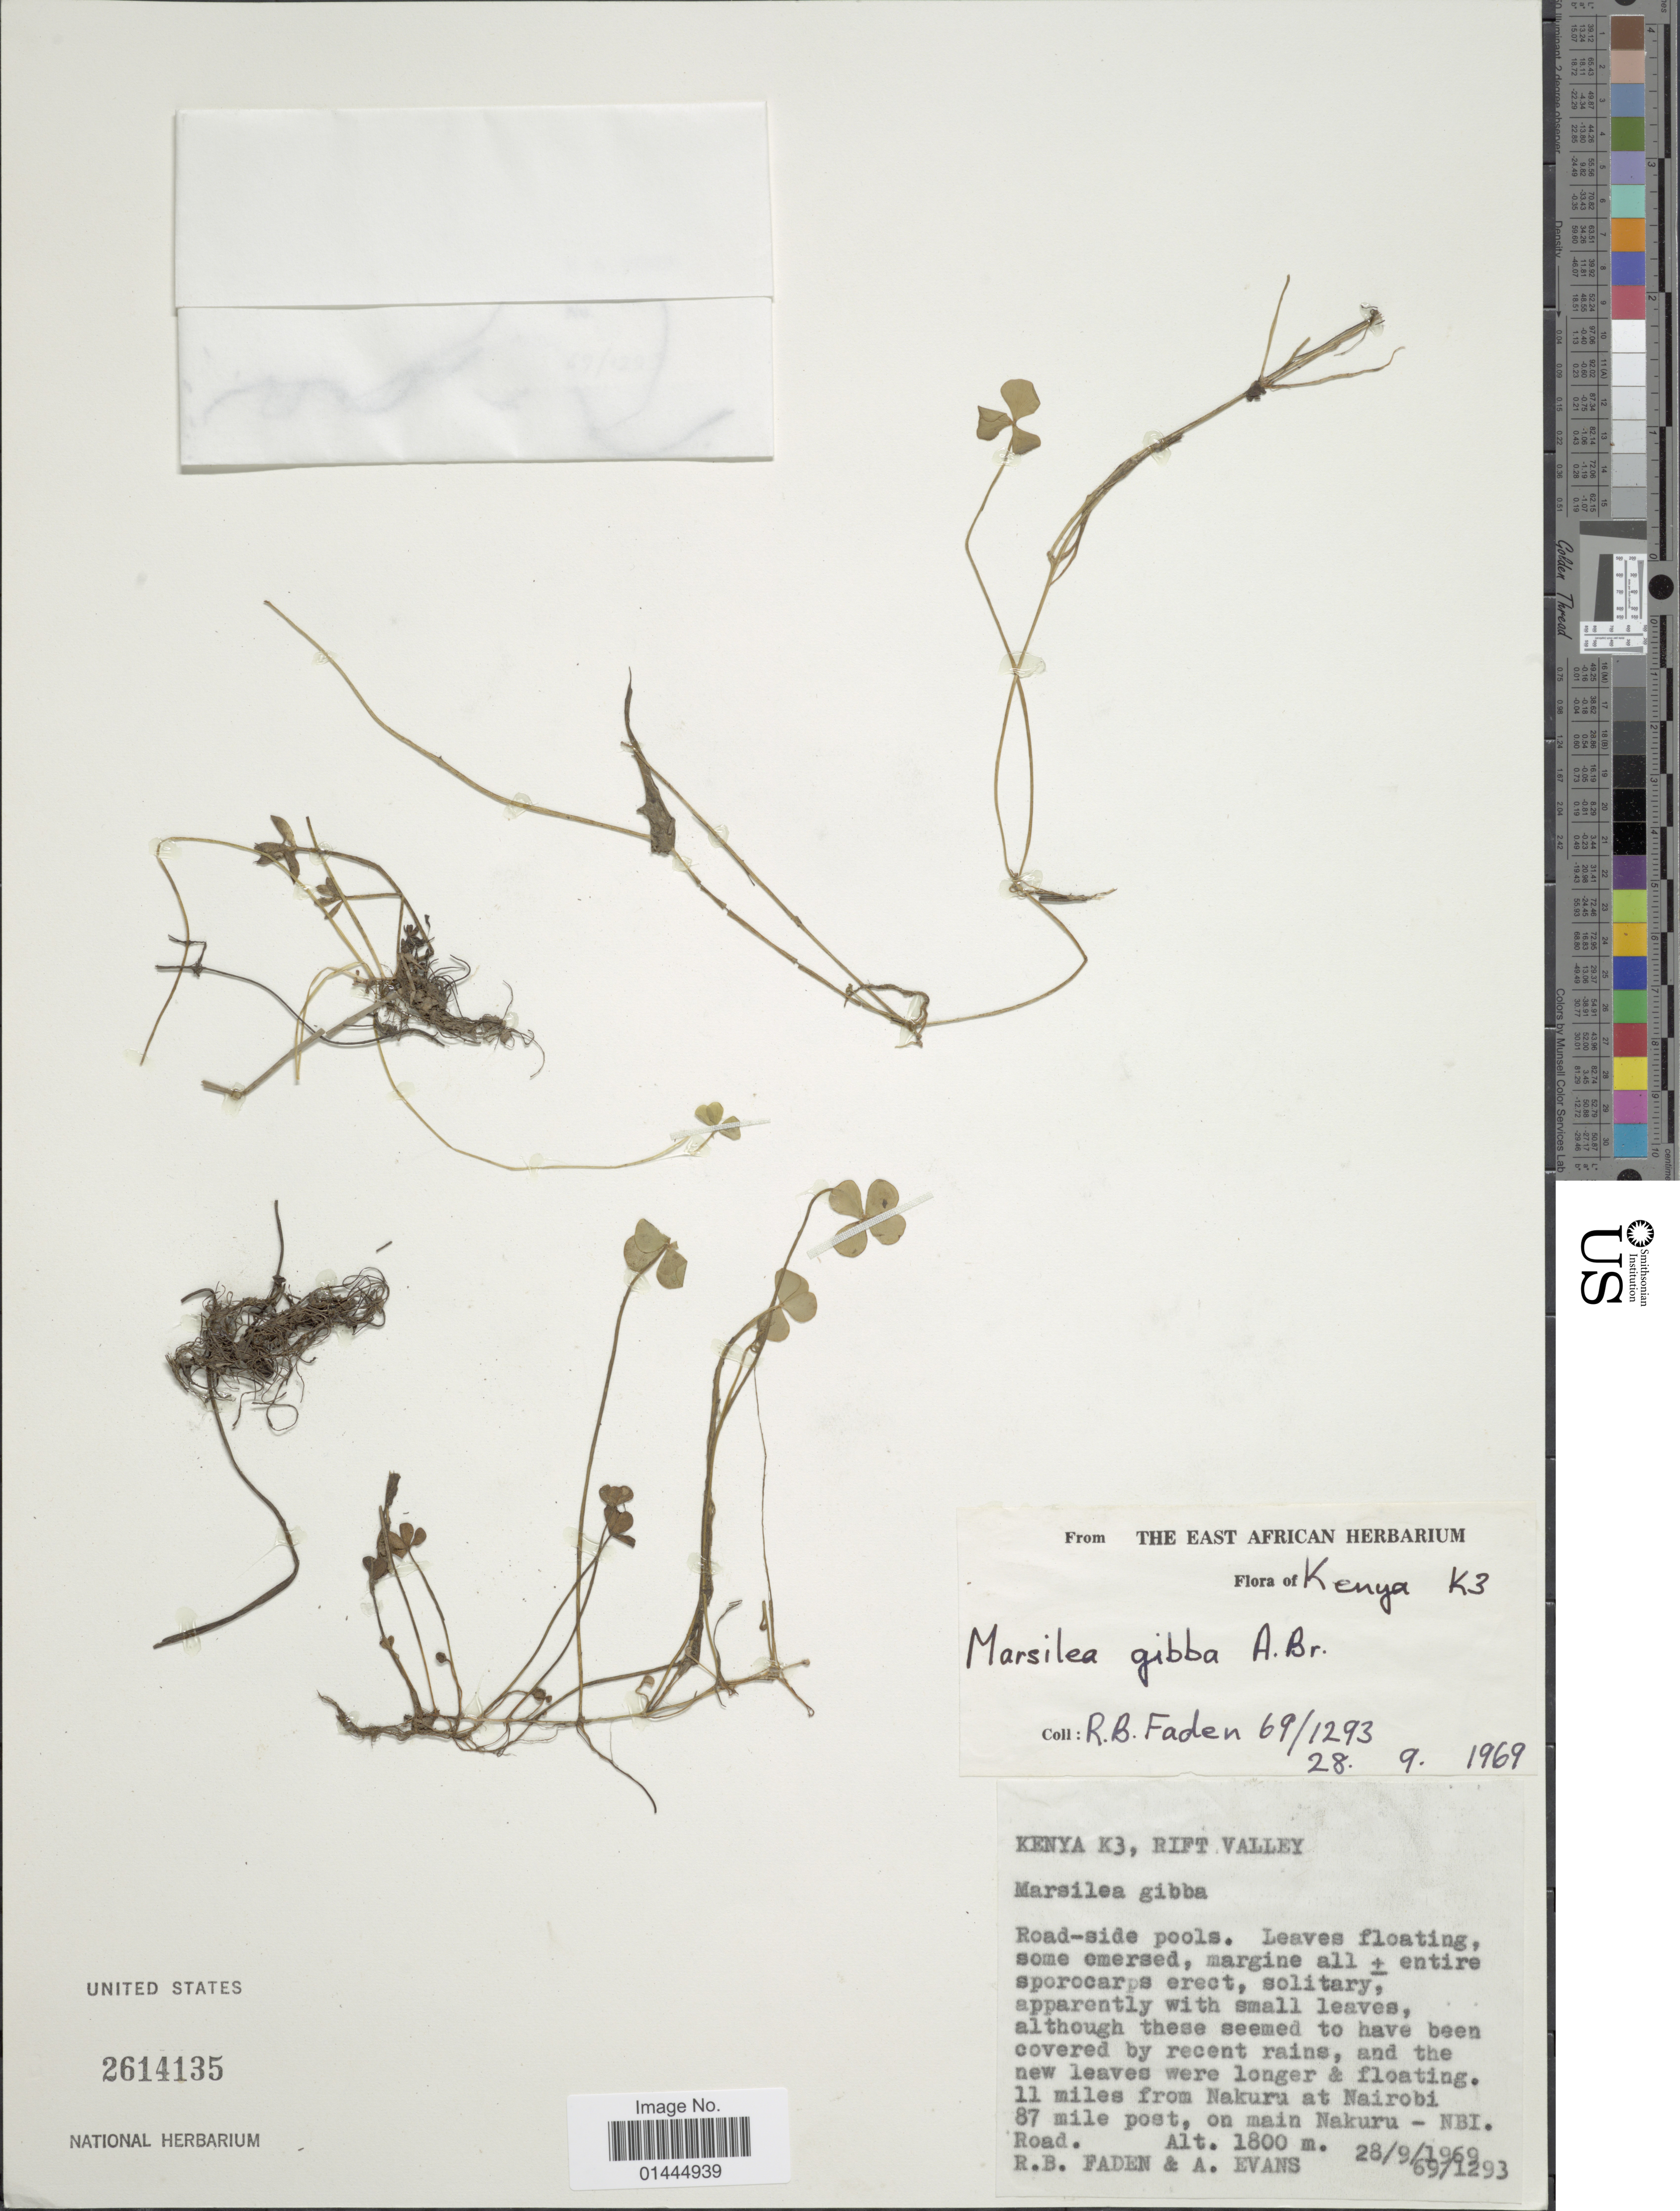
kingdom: Plantae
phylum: Tracheophyta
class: Polypodiopsida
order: Salviniales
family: Marsileaceae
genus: Marsilea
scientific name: Marsilea gibba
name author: A. Braun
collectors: R. B. Faden & A. Evans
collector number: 69/1293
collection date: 1969-09-28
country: Kenya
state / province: Nakuru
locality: K3, road-side pools, 11 miles from Nakuru at Nairobi 87 mile post, on main Nakuru-NBI. road.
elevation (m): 1800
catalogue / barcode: US 2614135